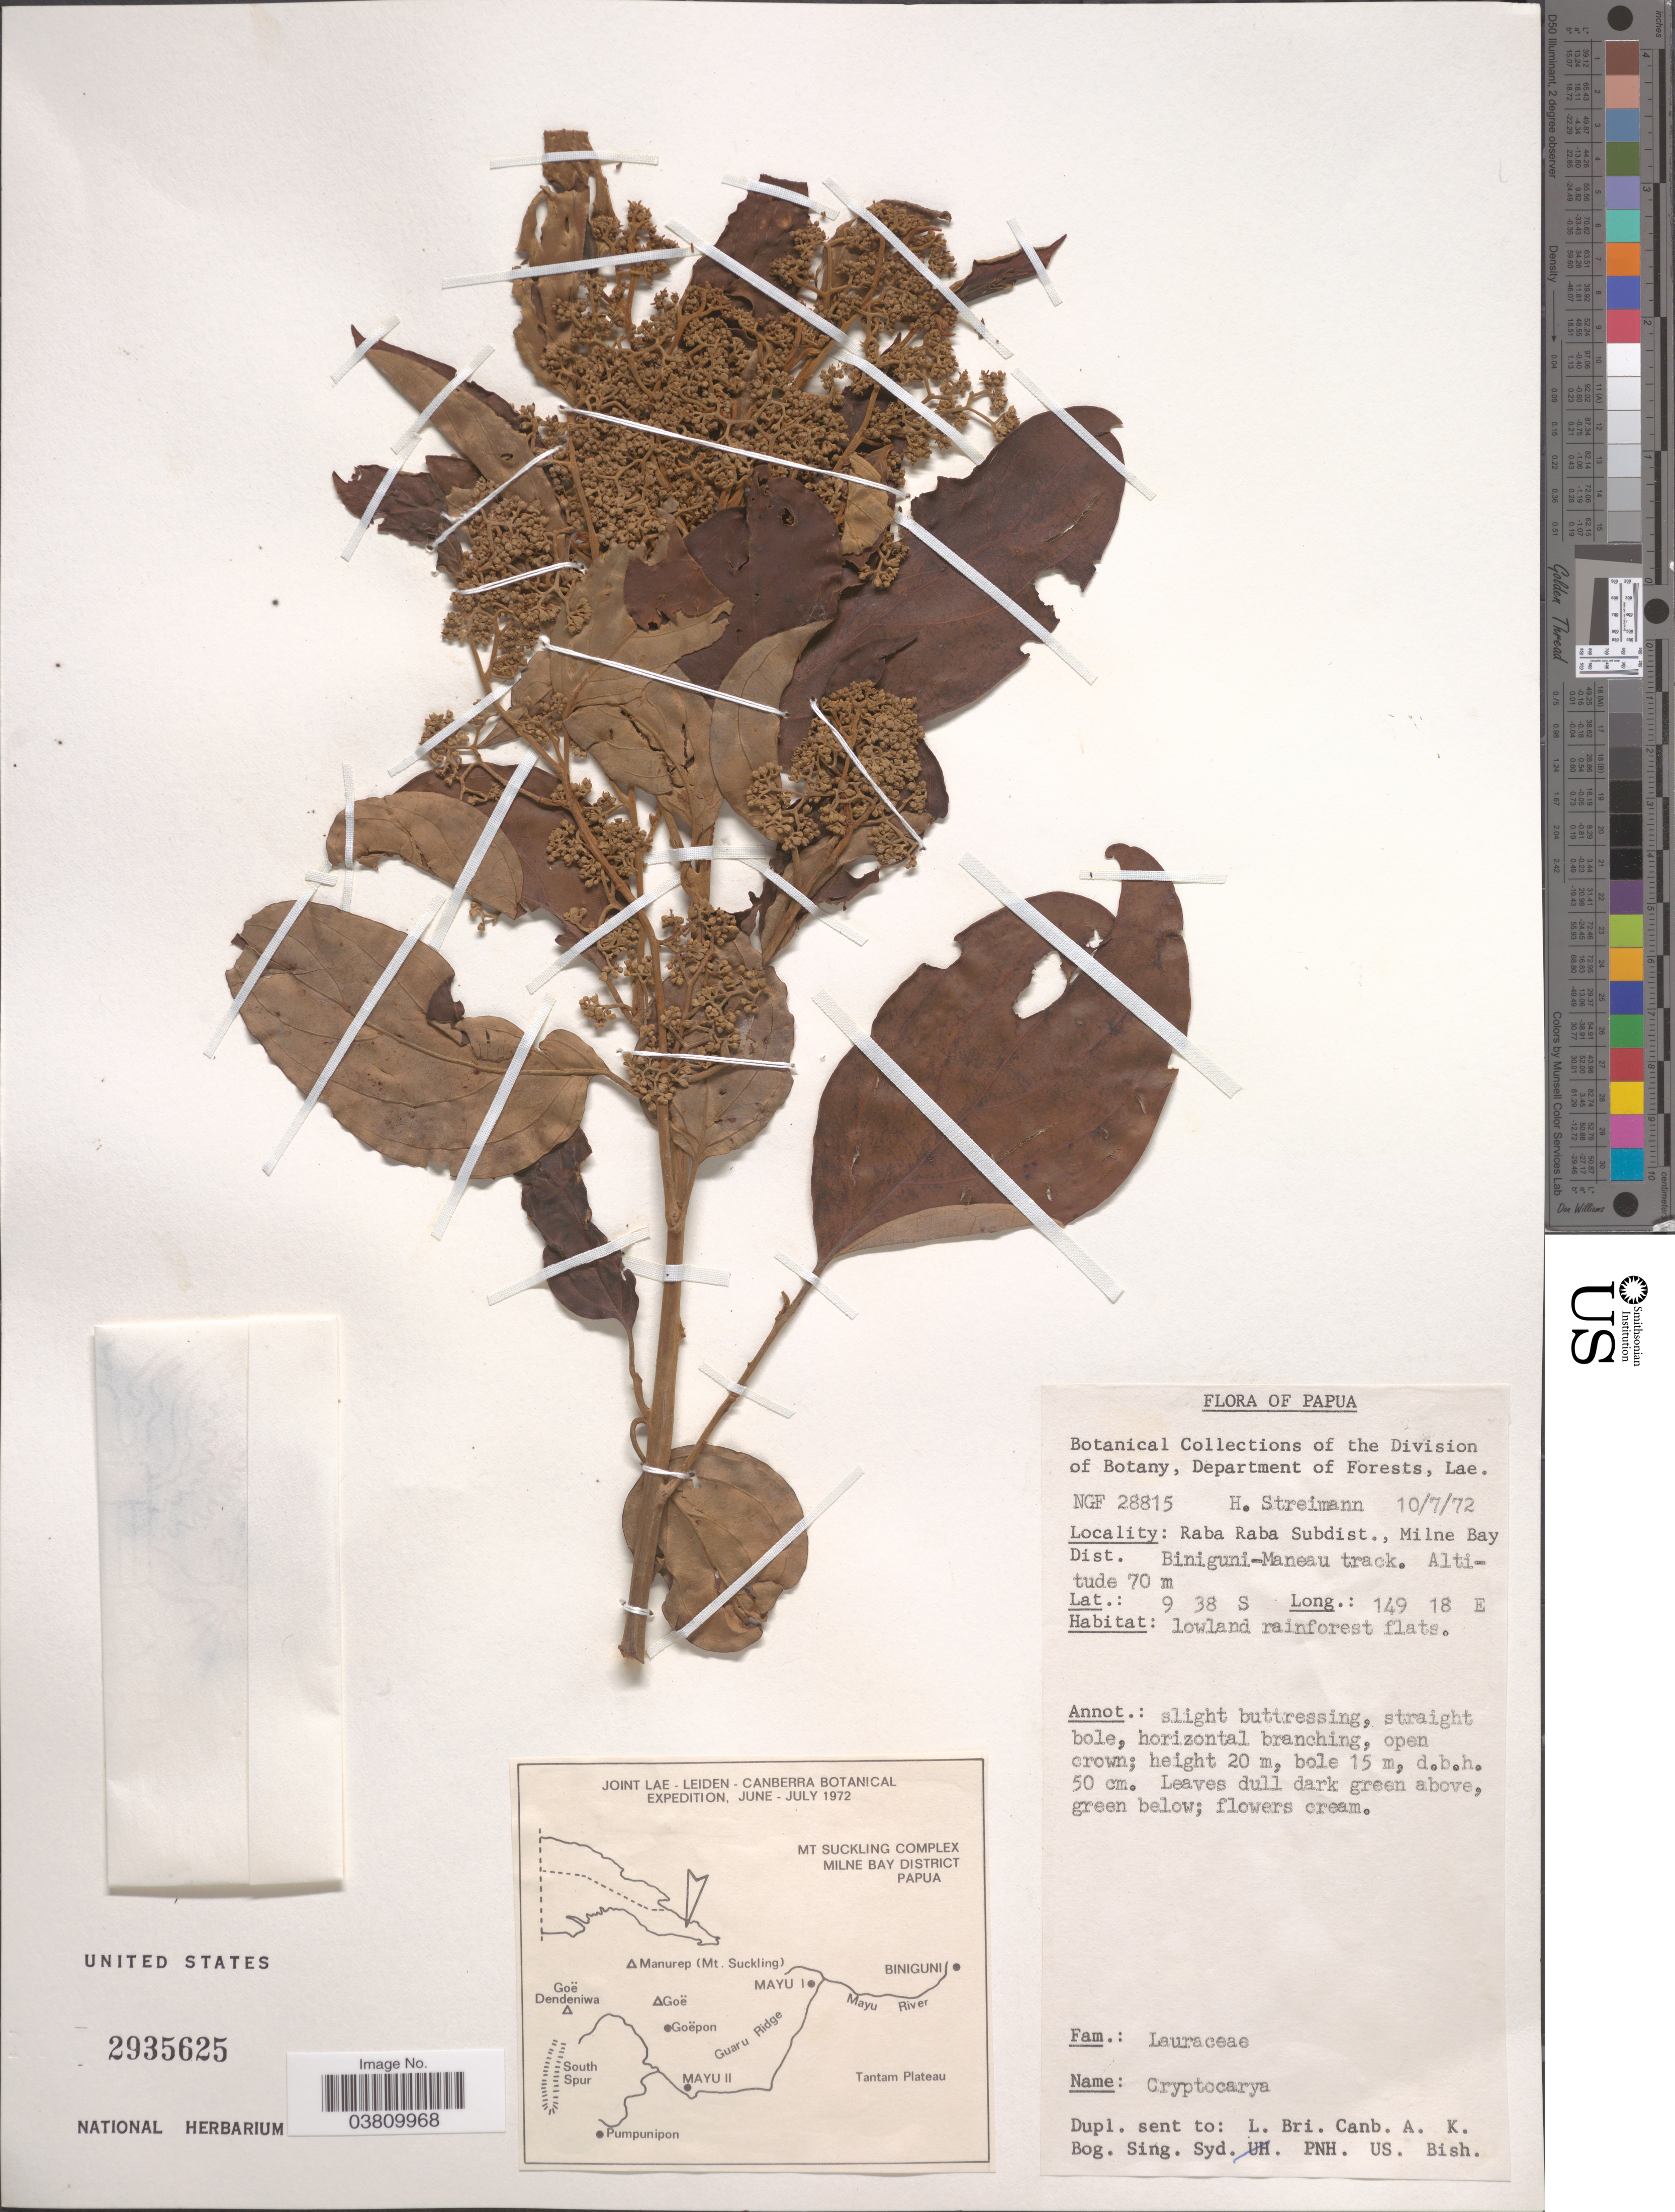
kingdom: Plantae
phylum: Tracheophyta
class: Magnoliopsida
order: Laurales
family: Lauraceae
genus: Cryptocarya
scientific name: Cryptocarya sp.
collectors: H. Streimann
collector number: NGF28815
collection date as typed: Transcribed d/m/y: 10/7/72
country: Papua New Guinea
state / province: Milne Bay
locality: Raba Raba Subdist., Milne Bay Dist. Biniguni-Maneau track.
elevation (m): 70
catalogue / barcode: US 2935625